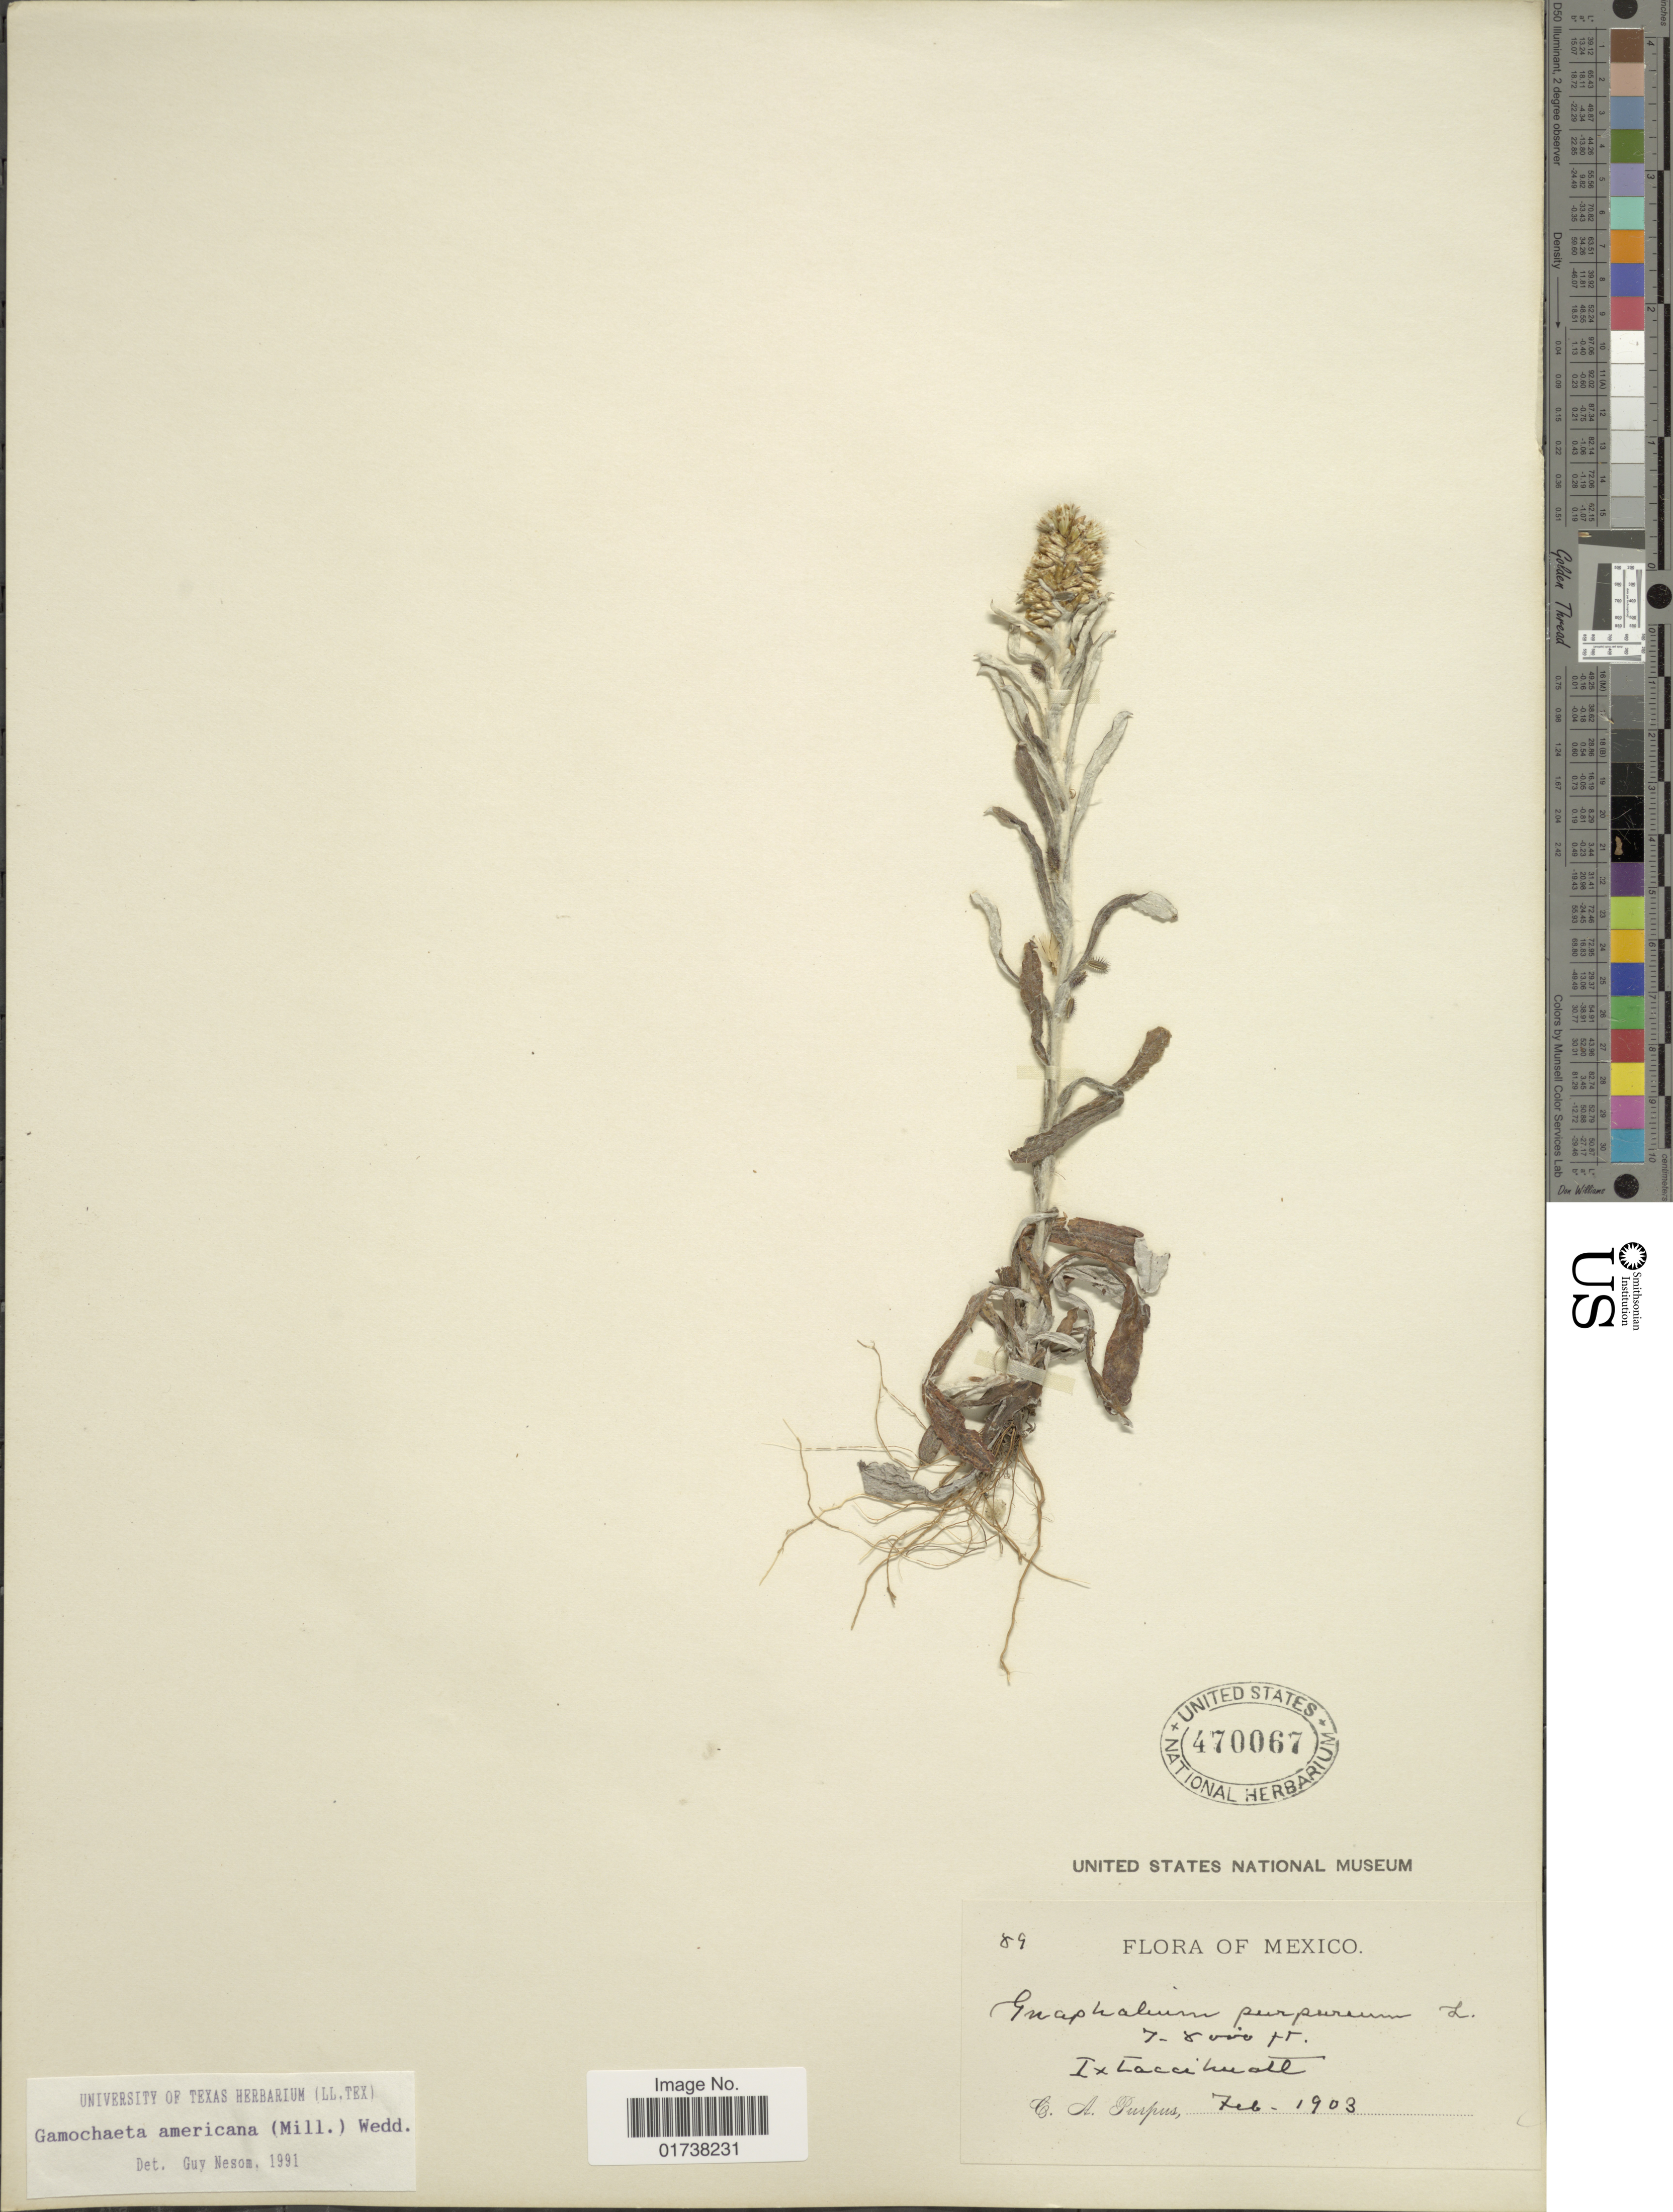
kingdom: Plantae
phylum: Tracheophyta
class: Magnoliopsida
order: Asterales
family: Asteraceae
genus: Gamochaeta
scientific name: Gamochaeta americana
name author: (Mill.) Wedd.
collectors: C. A. Purpus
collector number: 89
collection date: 1903-02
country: Mexico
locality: Iztaccihuatl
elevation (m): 2134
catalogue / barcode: US 470067